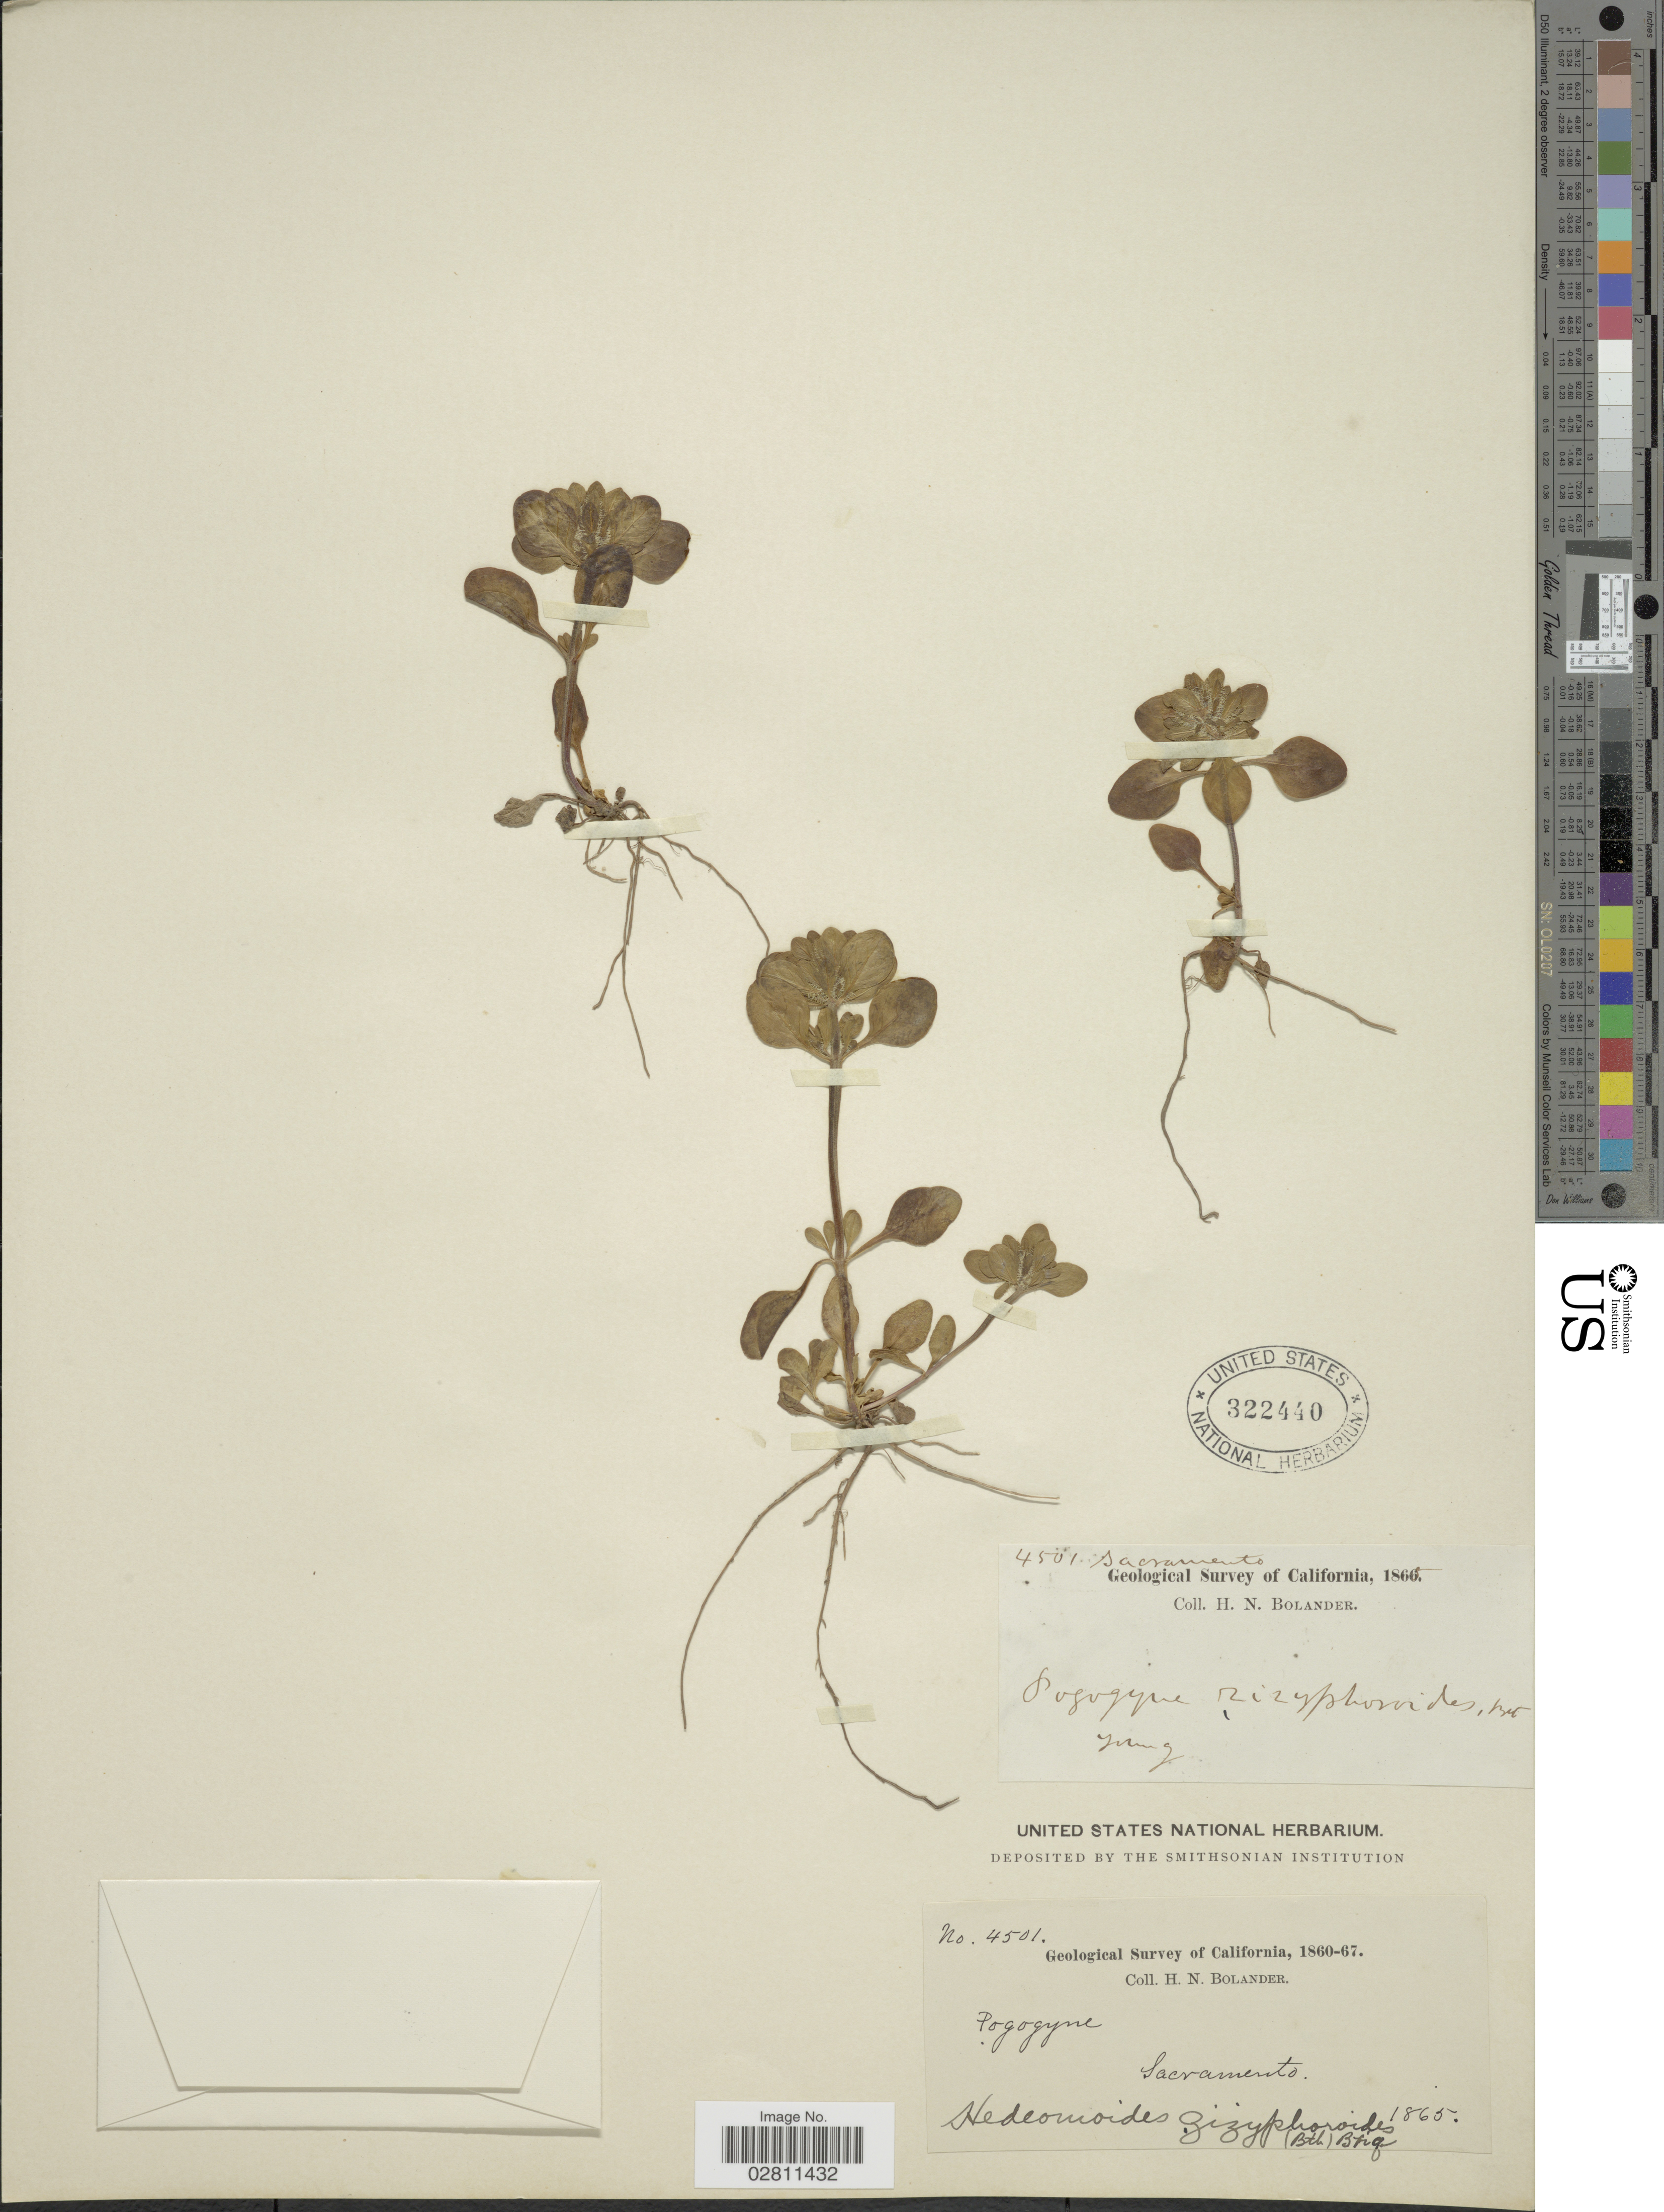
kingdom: Plantae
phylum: Tracheophyta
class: Magnoliopsida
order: Lamiales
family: Lamiaceae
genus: Pogogyne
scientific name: Pogogyne ziziphoroides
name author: Benth.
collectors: H. Bolander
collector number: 4501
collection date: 1868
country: United States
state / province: California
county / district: Sacramento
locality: Sacramento.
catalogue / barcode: US 322440